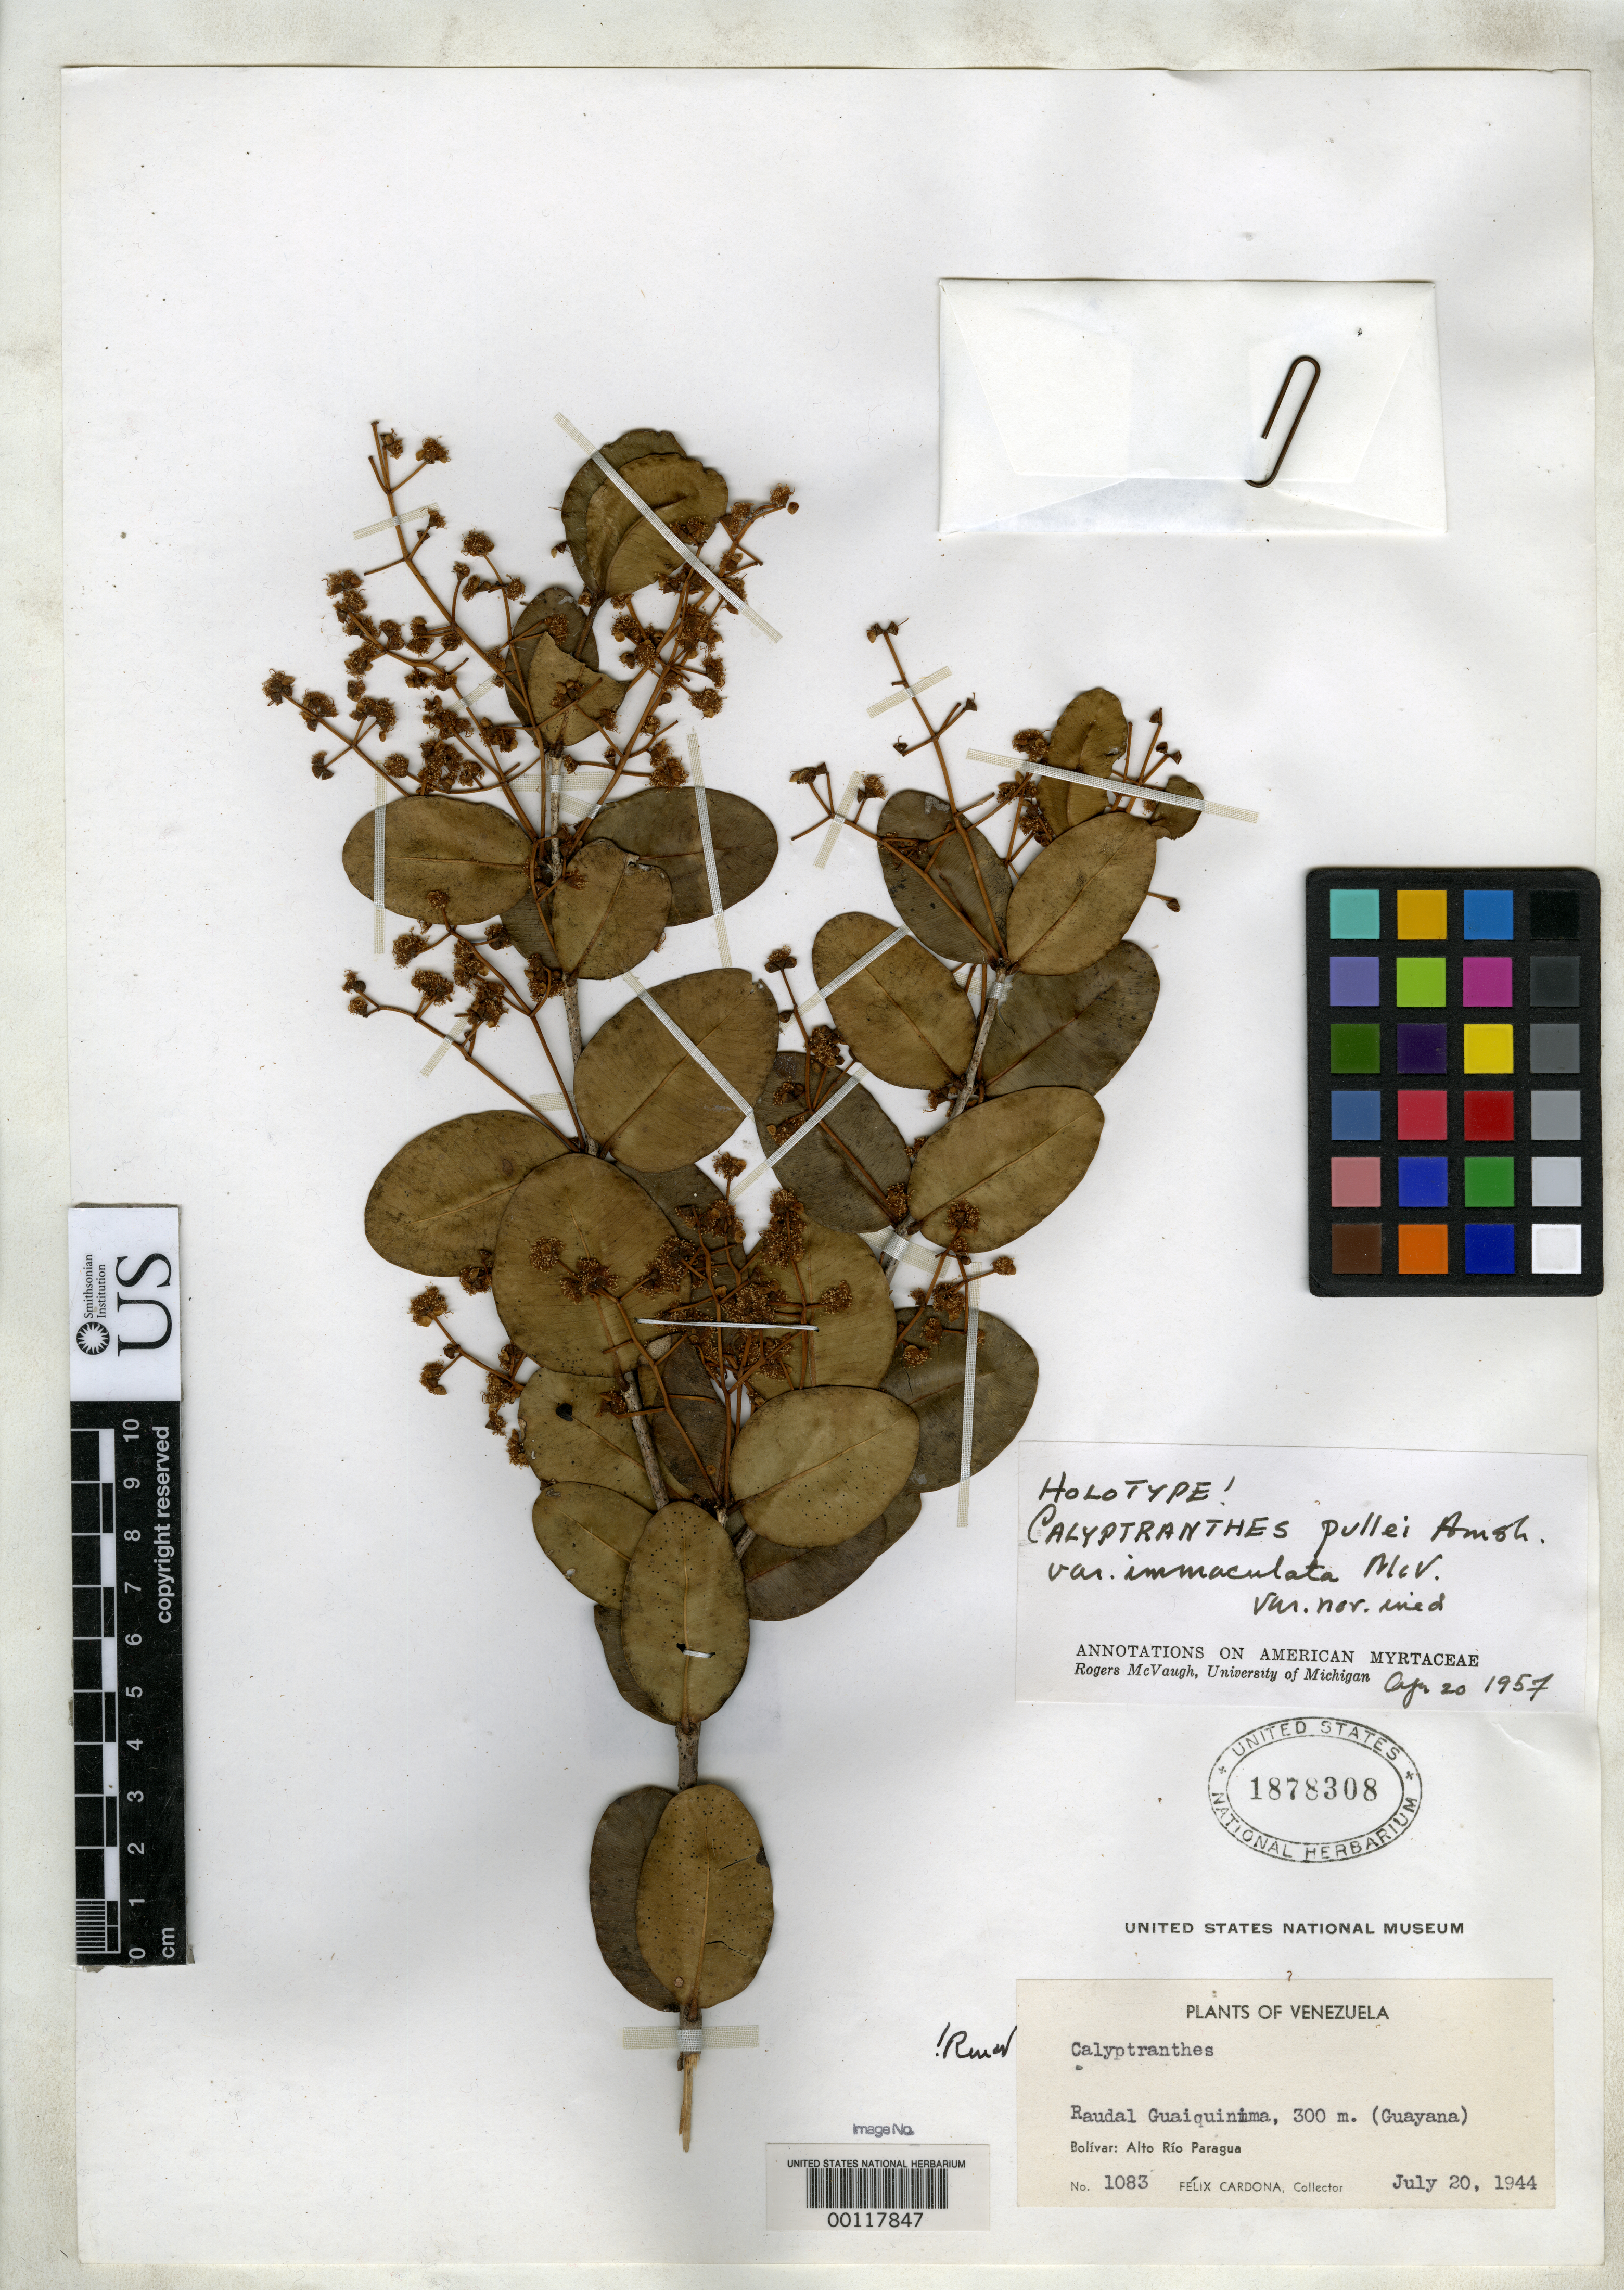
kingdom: Plantae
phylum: Tracheophyta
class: Magnoliopsida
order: Myrtales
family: Myrtaceae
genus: Calyptranthes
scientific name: Calyptranthes pullei var. immaculata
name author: McVaugh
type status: Holotype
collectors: F. Cardona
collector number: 1083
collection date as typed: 20 Jul 1944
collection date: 1944-07-20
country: Venezuela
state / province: Bolivar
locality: Raudal Guaiquinima, Guayana, Alto Rio Paragua.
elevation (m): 300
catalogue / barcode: US 1878308